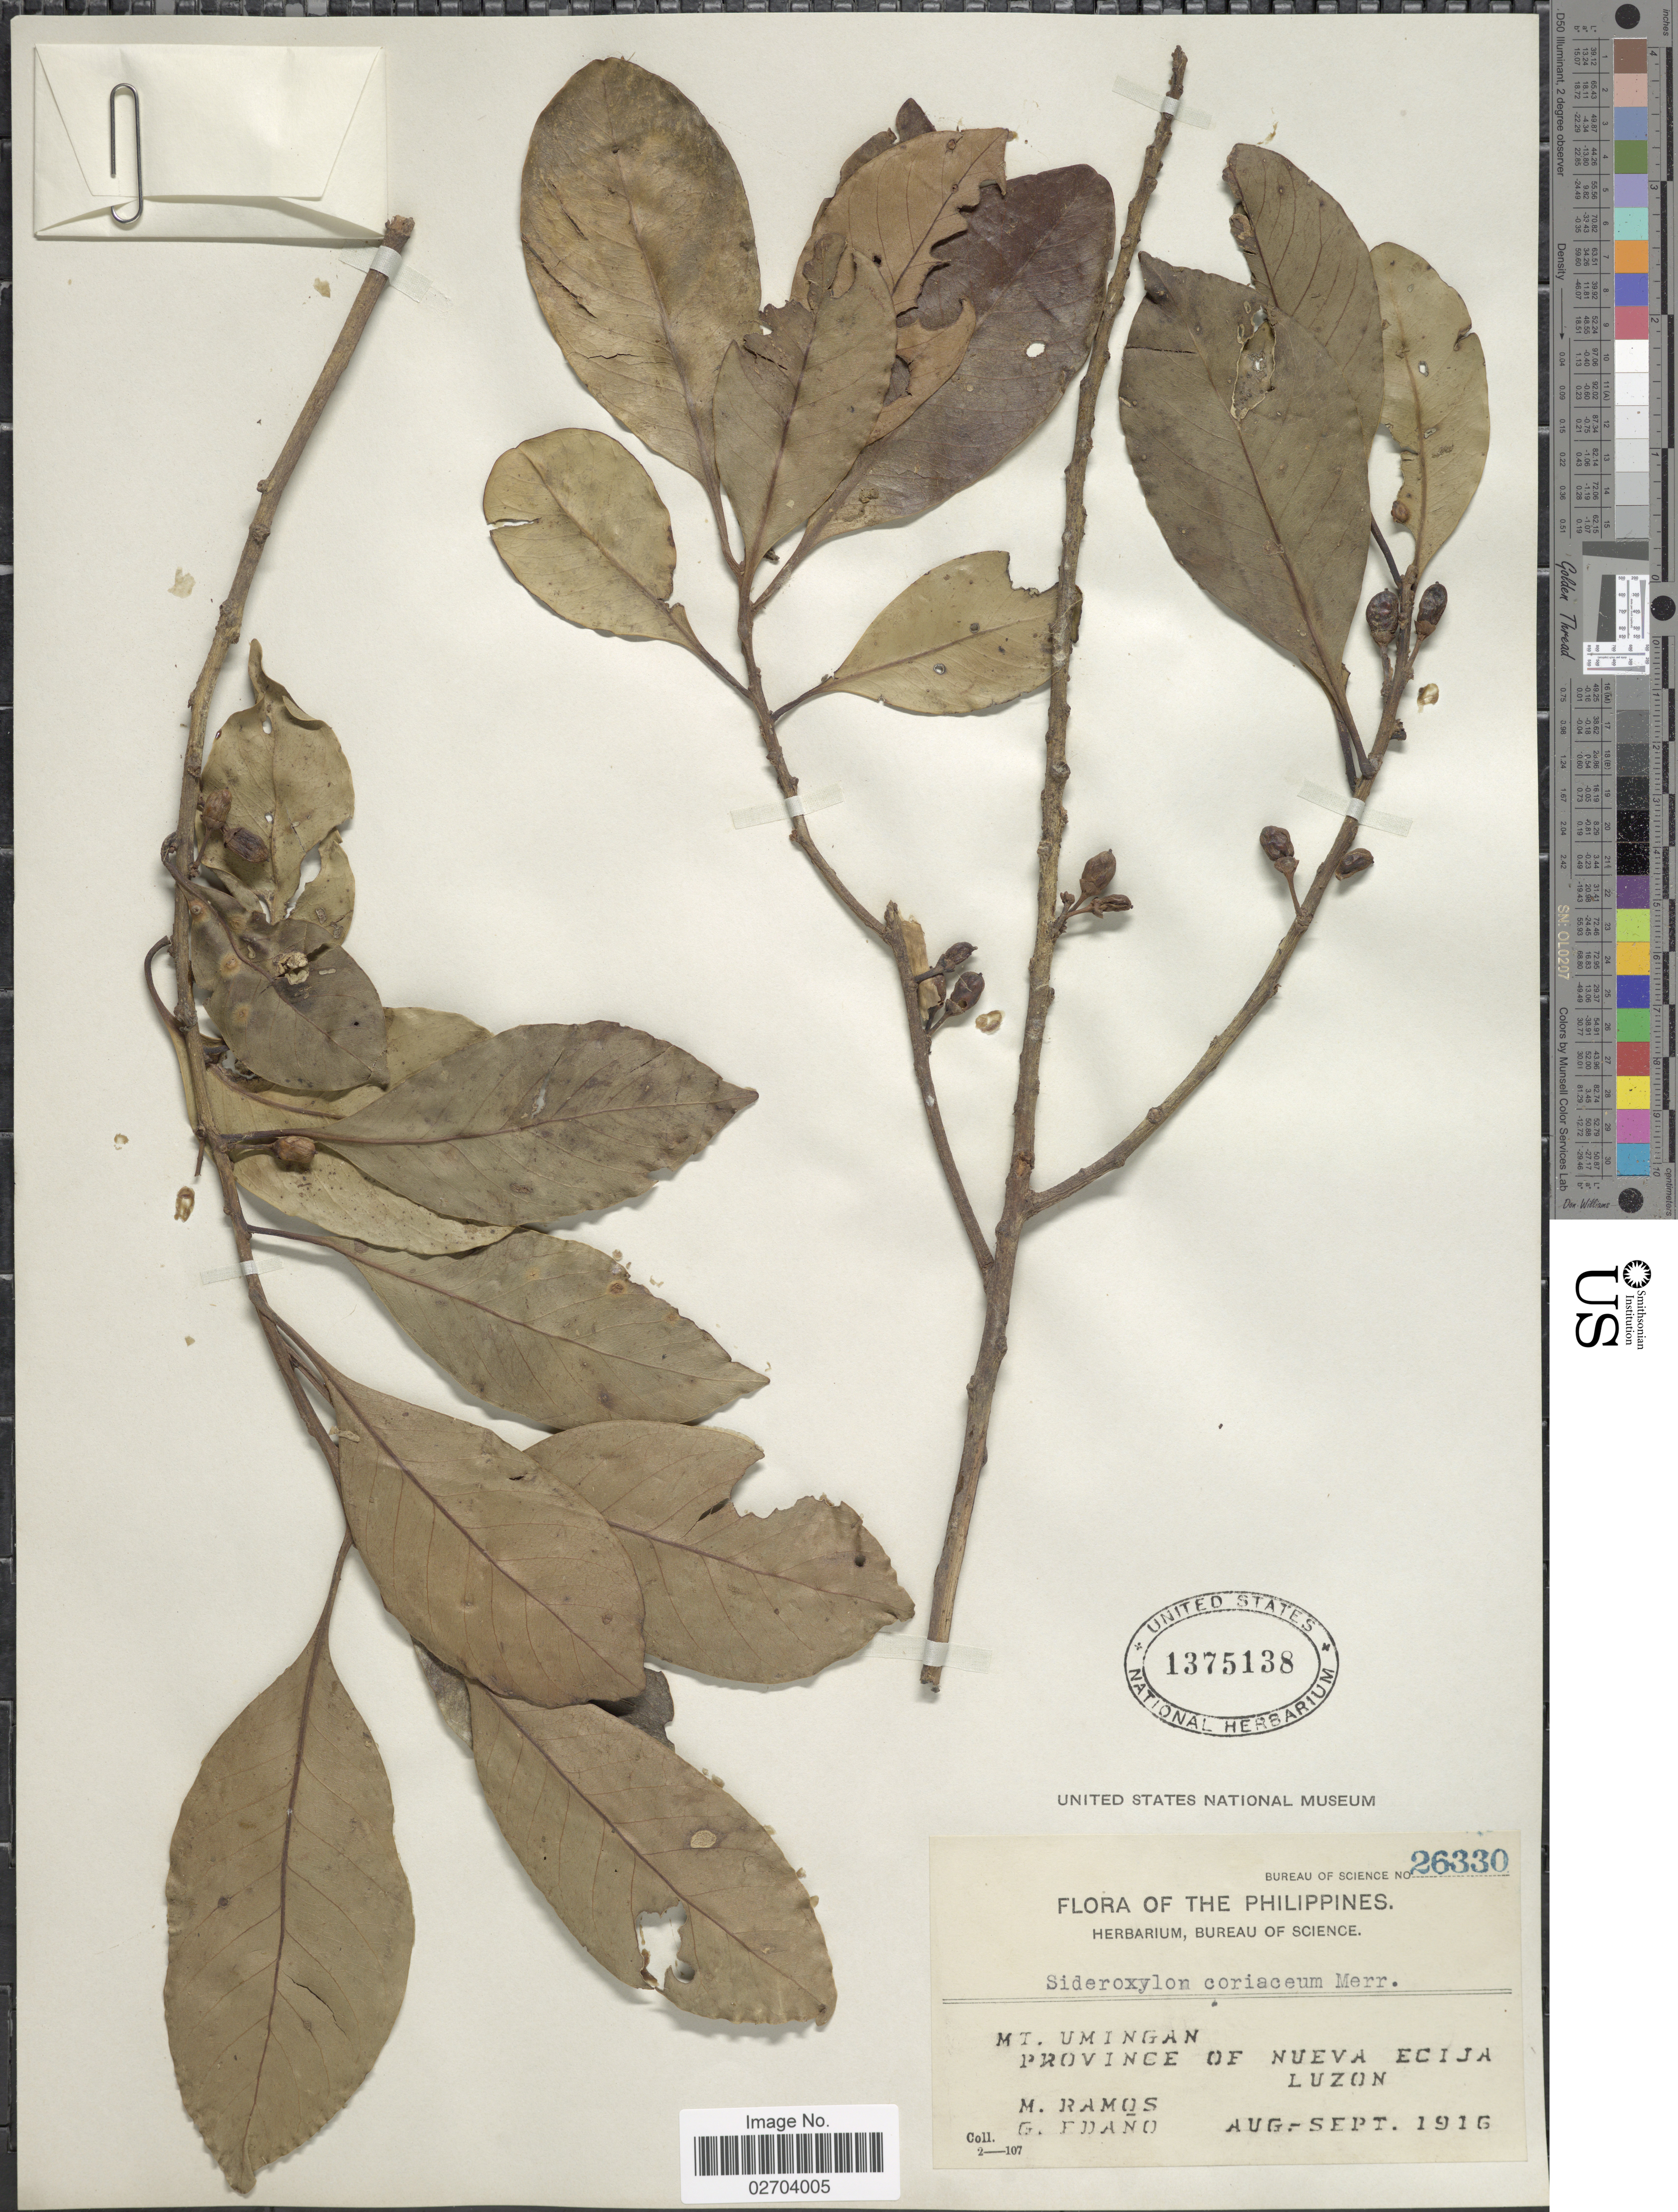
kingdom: Plantae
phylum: Tracheophyta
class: Magnoliopsida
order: Ericales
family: Sapotaceae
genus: Sideroxylon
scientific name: Sideroxylon coriaceum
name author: Merr.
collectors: M. Ramos & G. Edaño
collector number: Bureau of Science 26330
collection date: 1916-08/1916-09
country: Philippines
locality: Mt. Umingan, Province of Nueva Ecija, Luzon.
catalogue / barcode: US 1375138